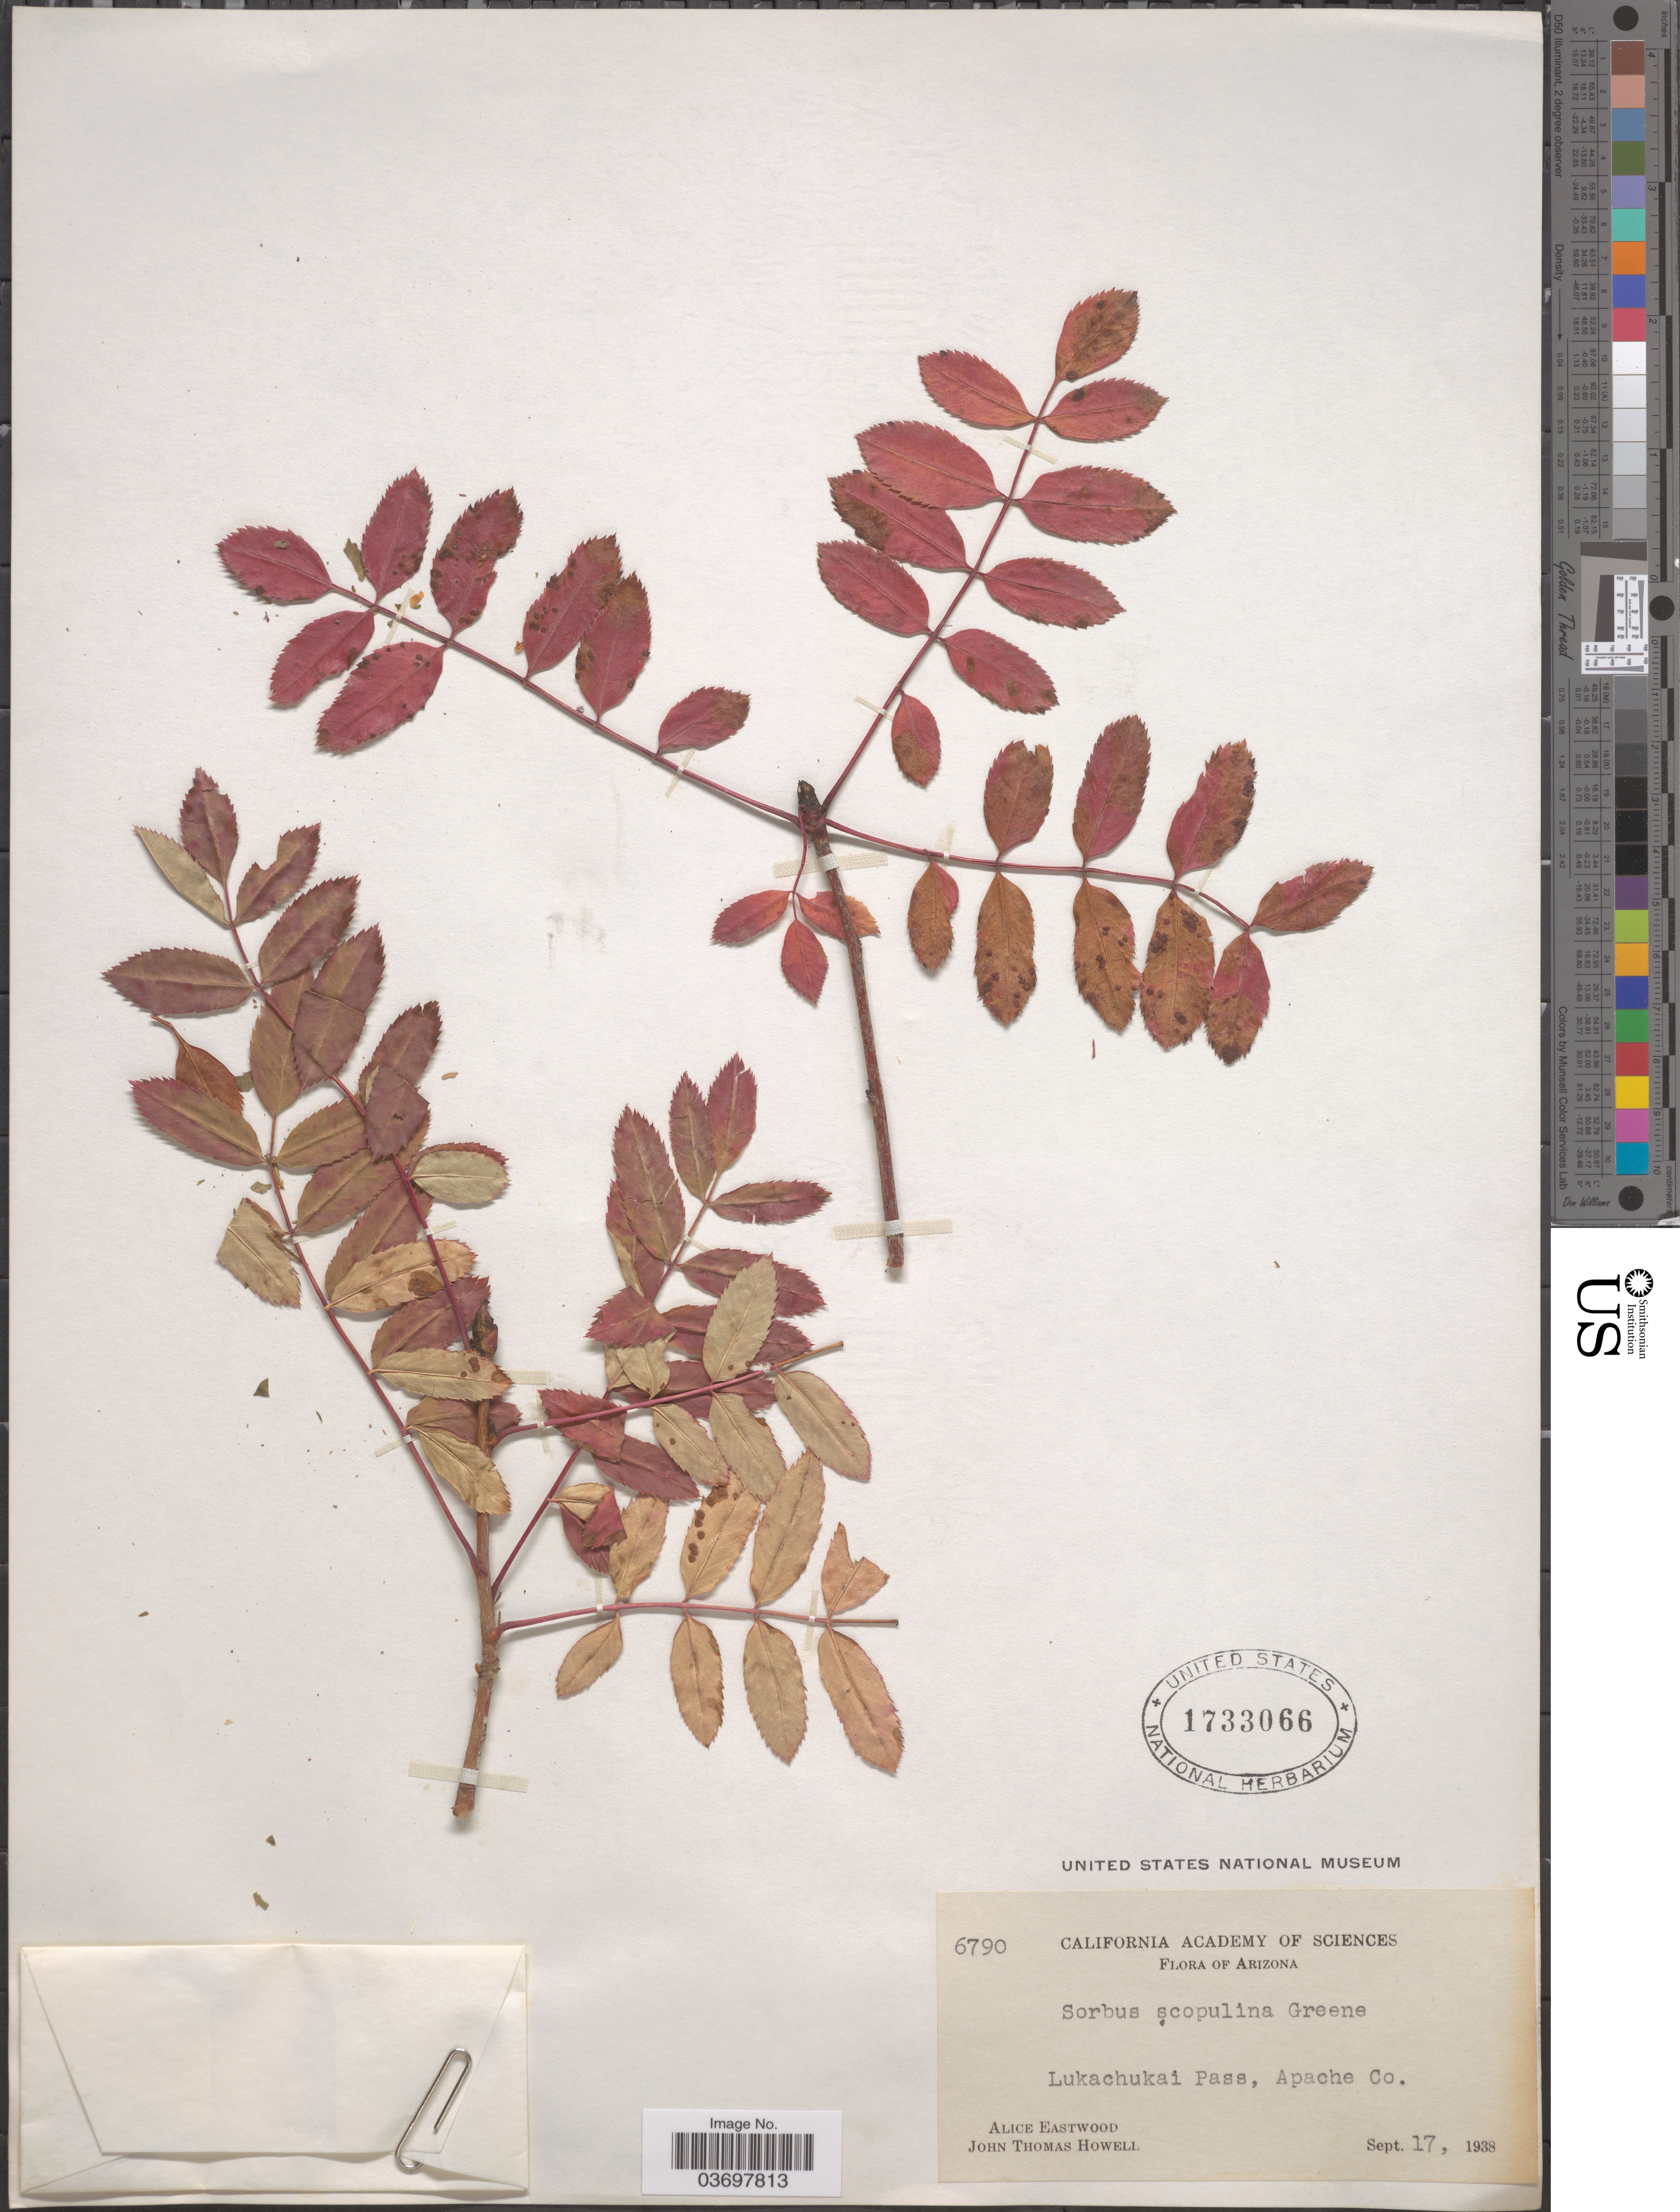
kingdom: Plantae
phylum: Tracheophyta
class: Magnoliopsida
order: Rosales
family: Rosaceae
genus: Sorbus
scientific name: Sorbus scopulina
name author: Greene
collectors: A. Eastwood & J. T. Howell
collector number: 6790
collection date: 1938-09-17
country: United States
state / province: Arizona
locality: Lukachukai Pass, Apache Co.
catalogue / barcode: US 1733066